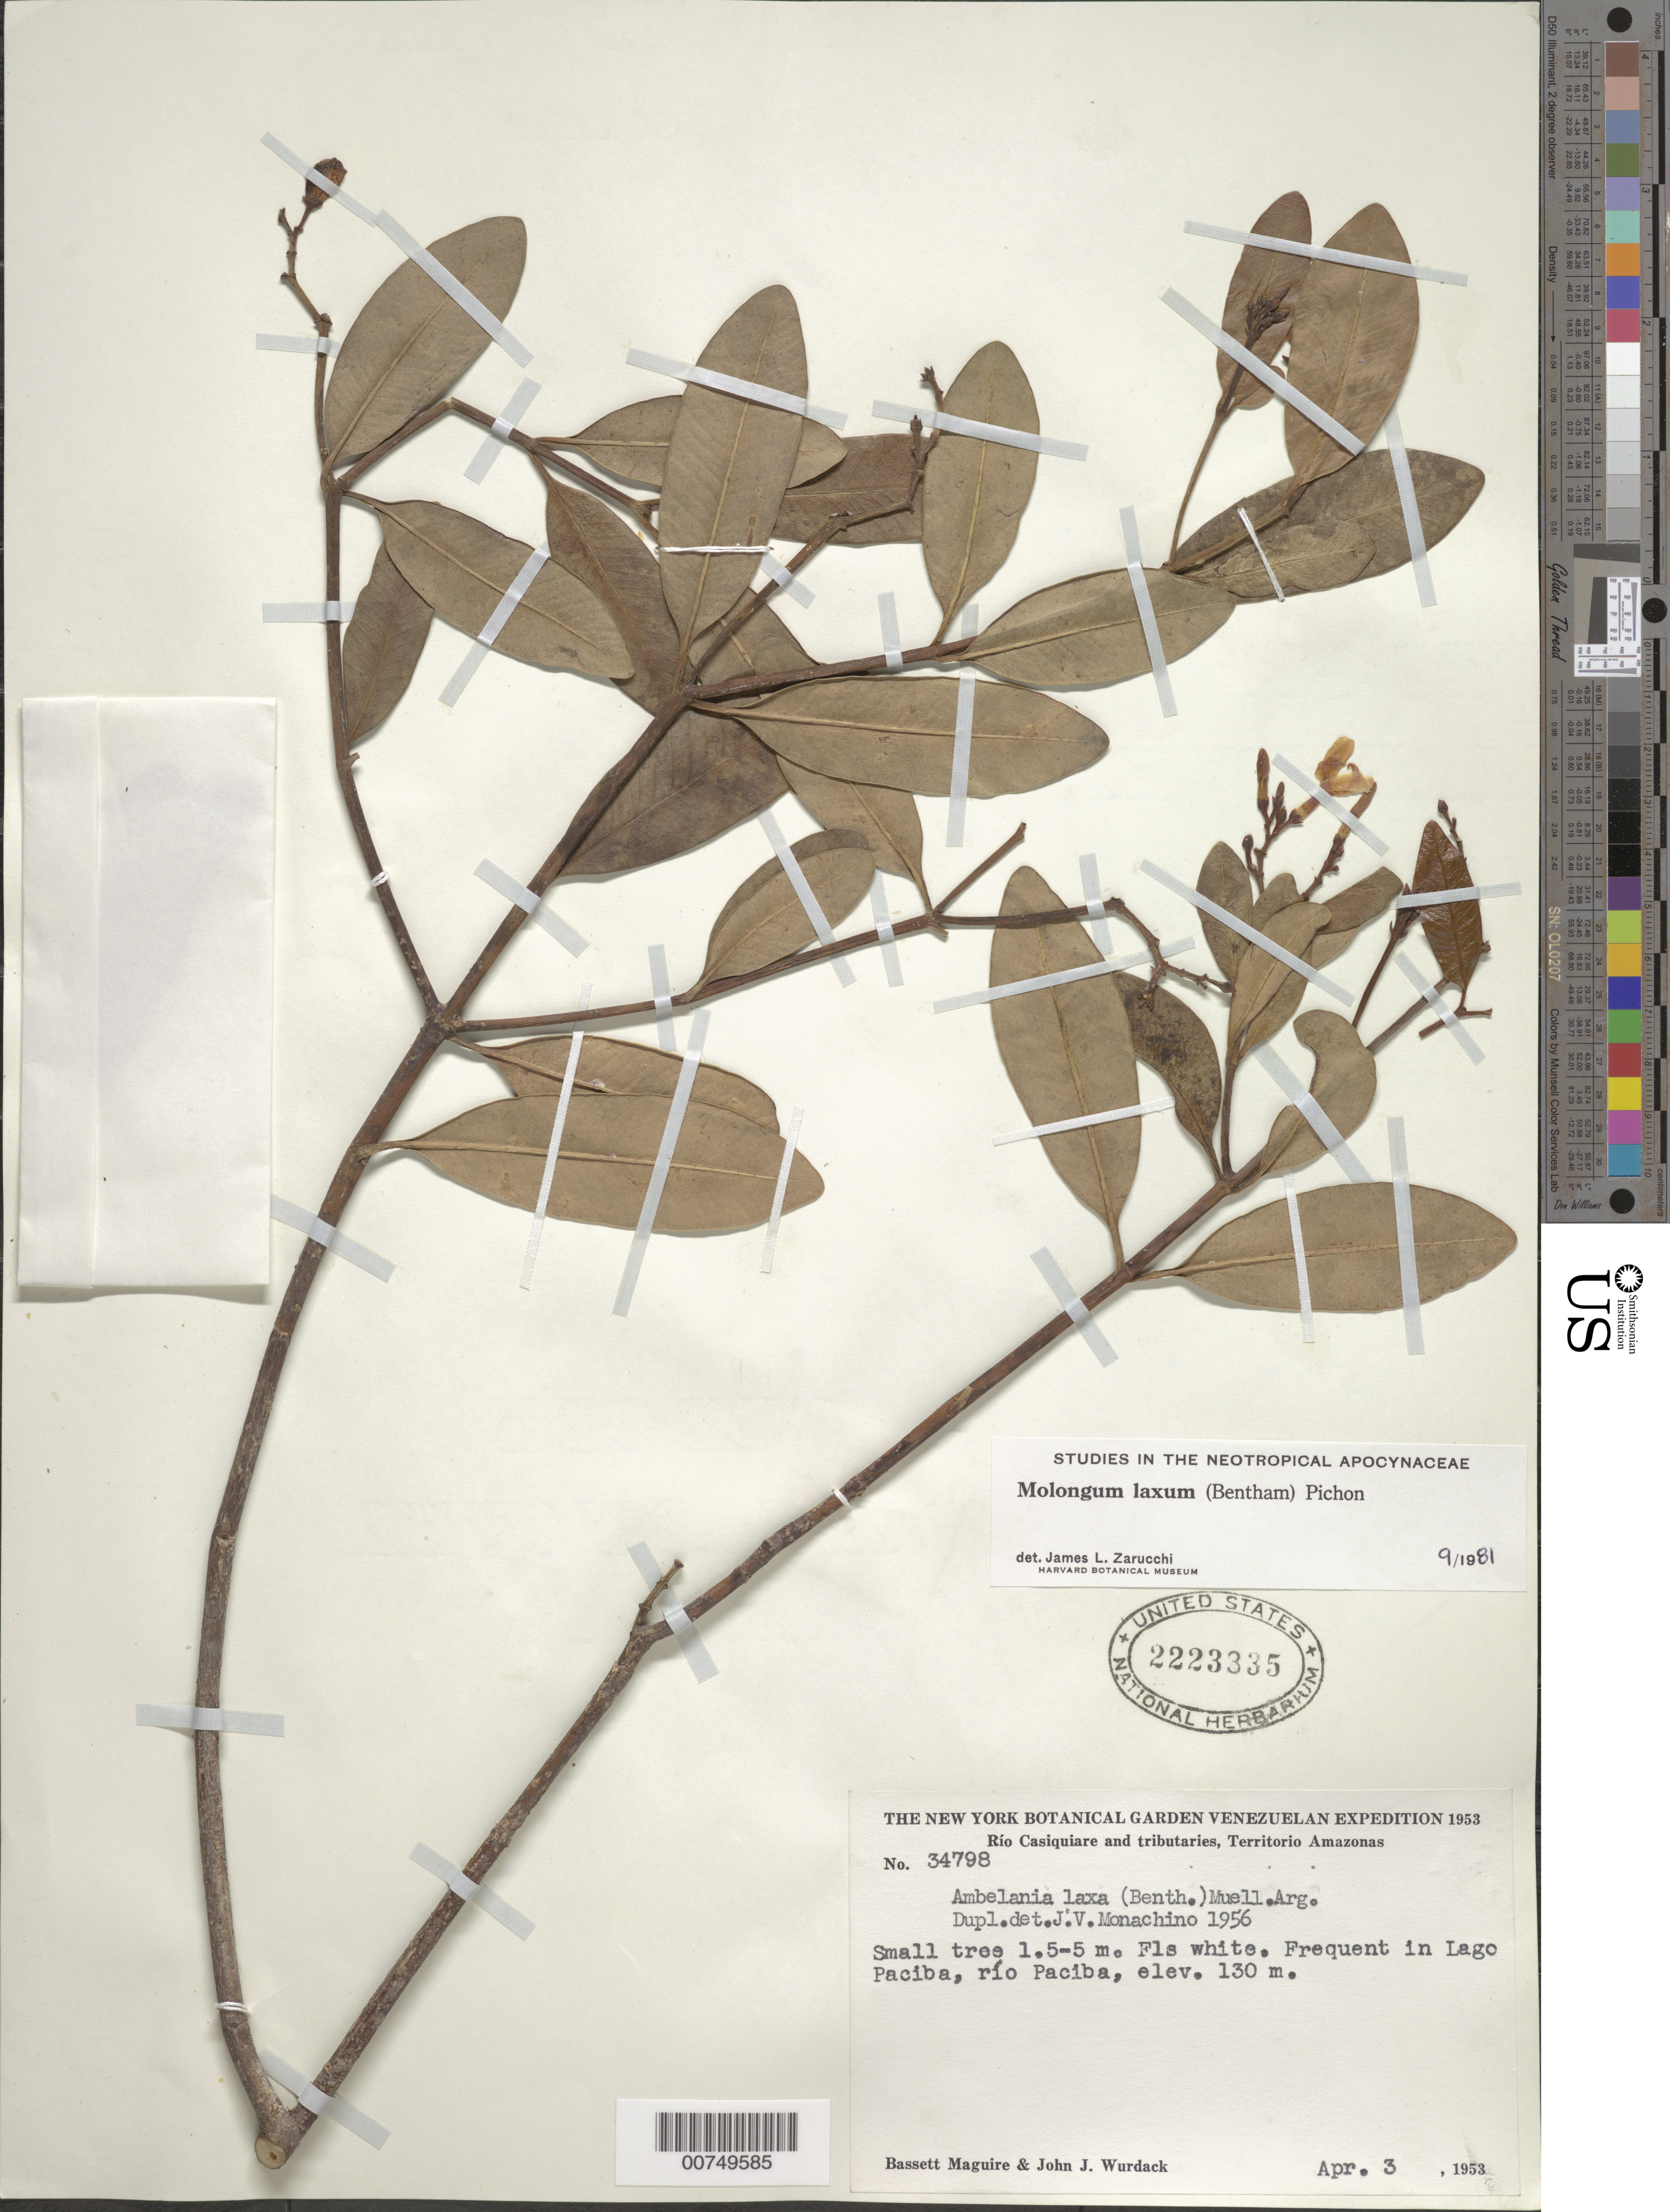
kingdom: Plantae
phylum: Tracheophyta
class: Magnoliopsida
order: Gentianales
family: Apocynaceae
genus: Molongum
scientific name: Molongum laxum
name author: (Benth.) Pichon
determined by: Zarucchi, J. L.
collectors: B. Maguire & J. J. Wurdack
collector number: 34798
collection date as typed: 3-Apr-53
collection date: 1953-04-03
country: Venezuela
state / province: Amazonas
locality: Río Casiquiare, Lago Paciba, Río Paciba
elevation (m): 130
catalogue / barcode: US 2223335